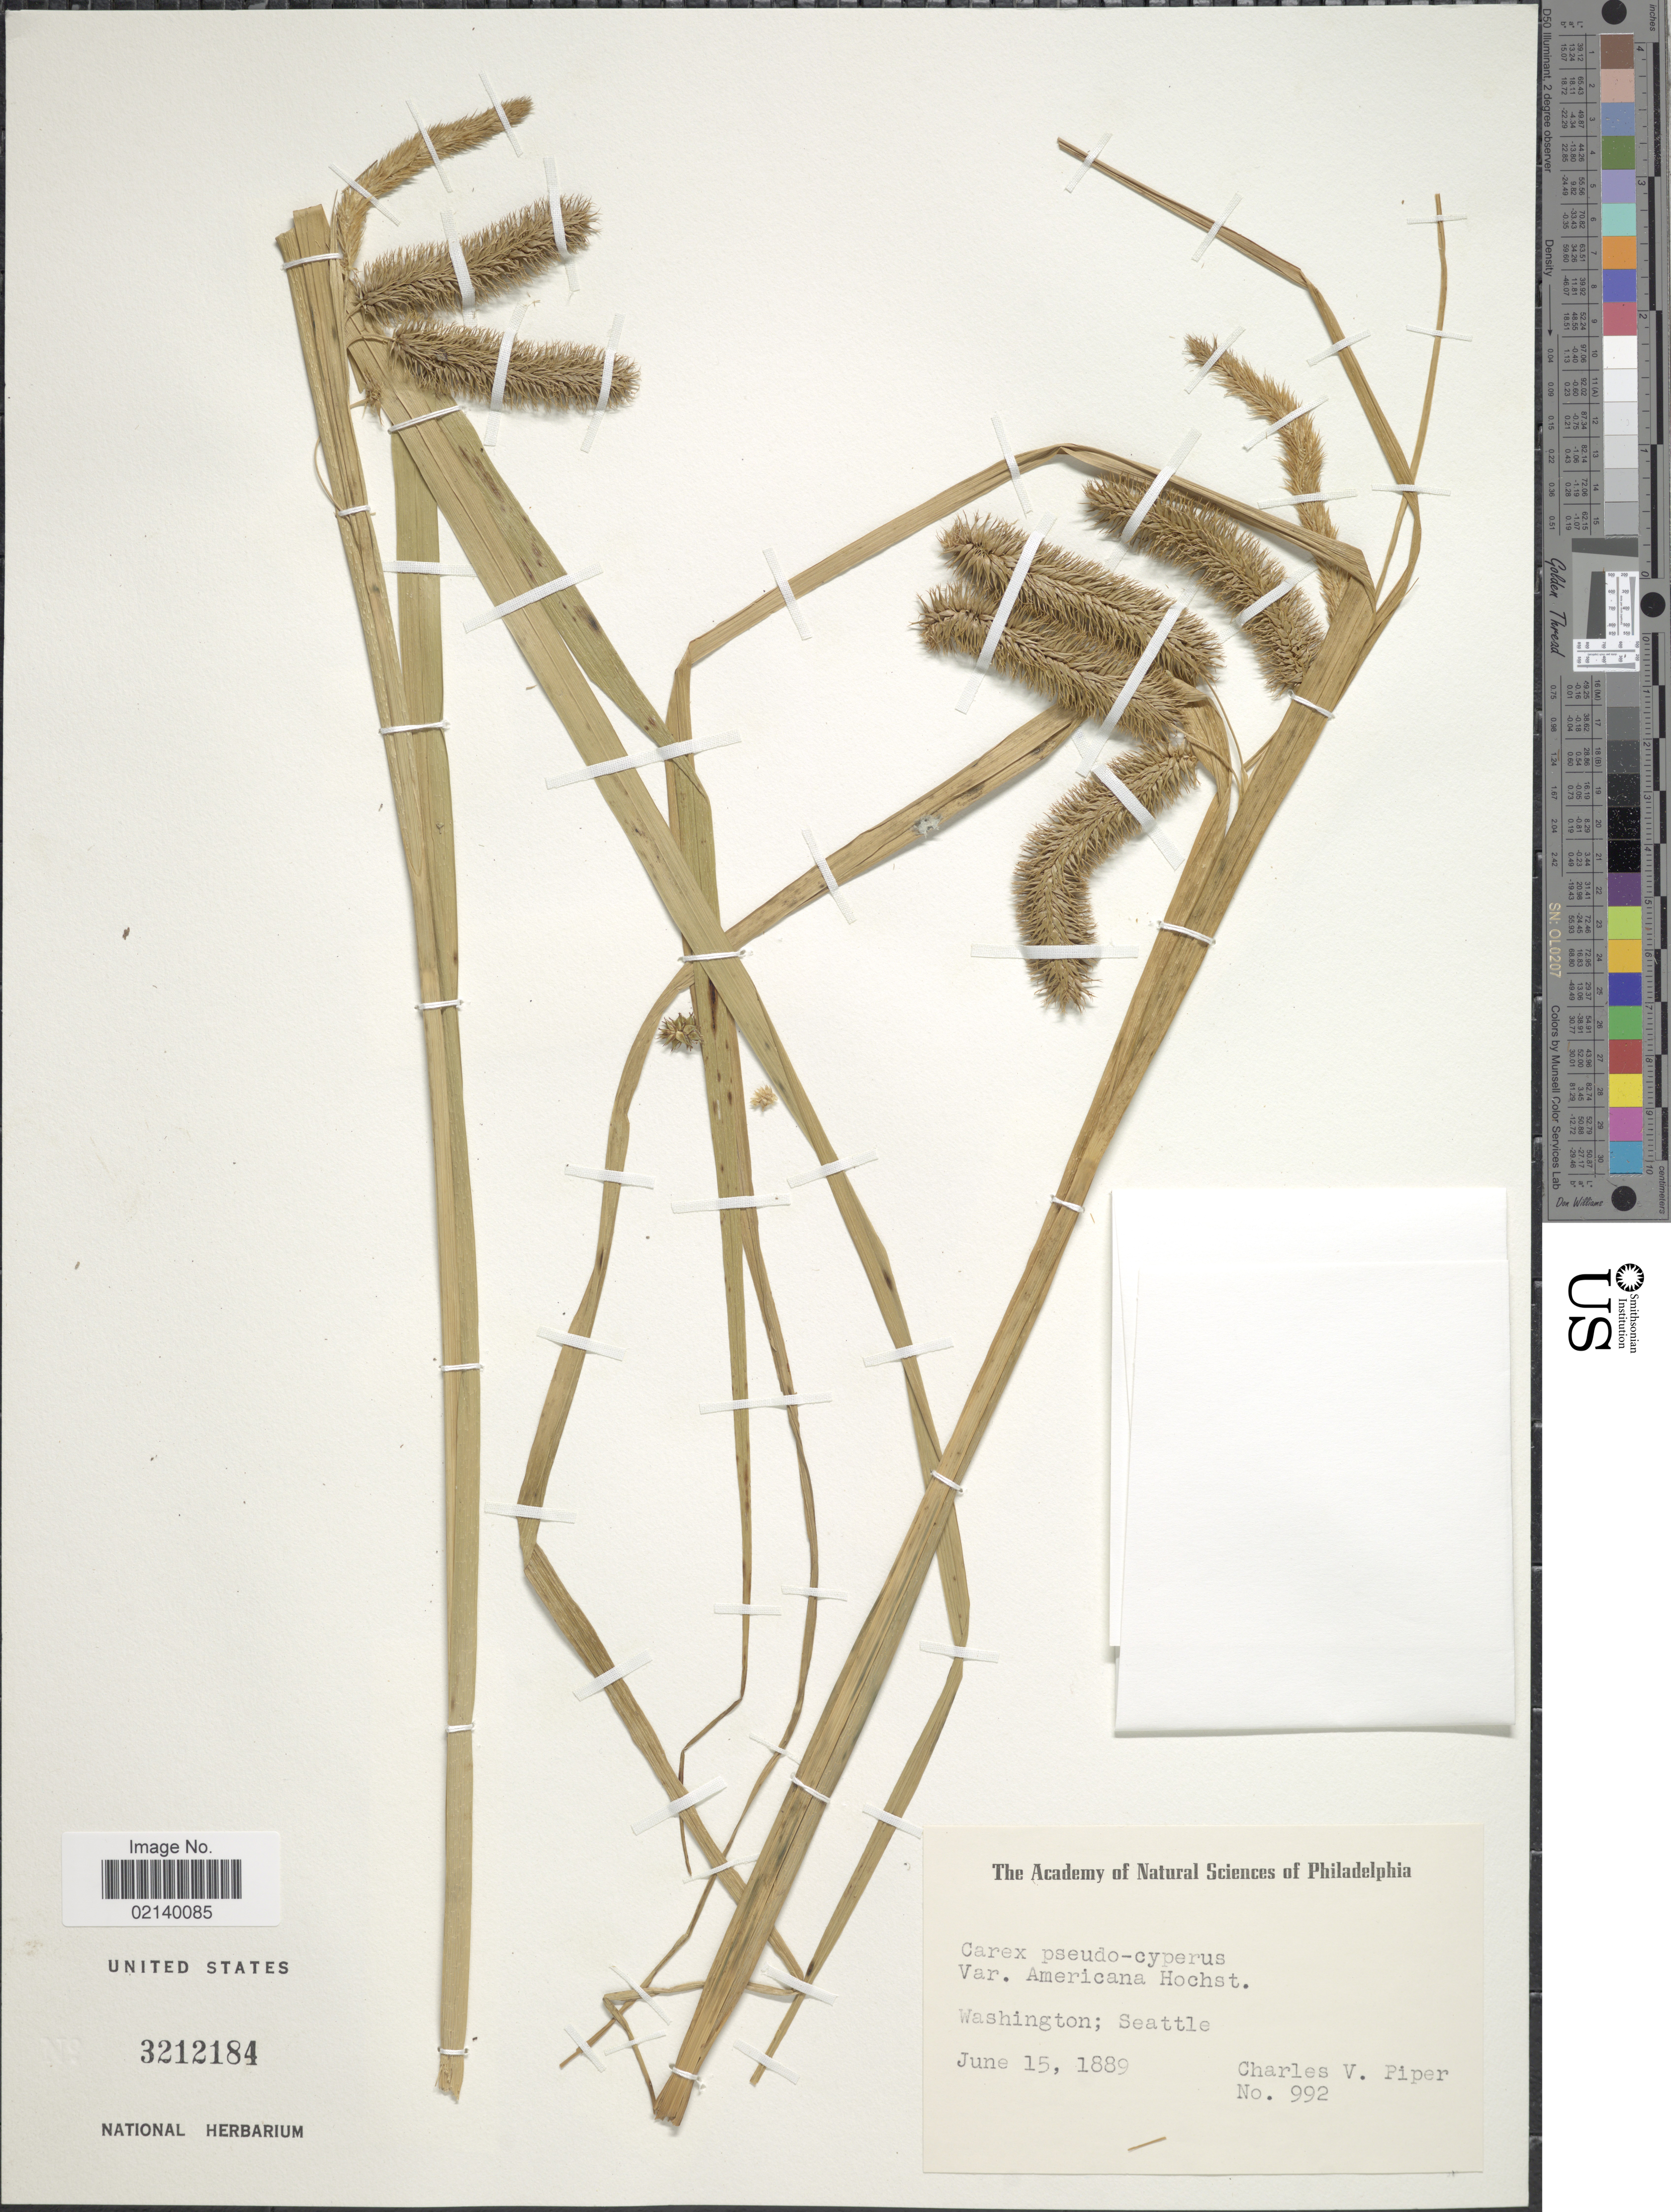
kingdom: Plantae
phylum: Tracheophyta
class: Liliopsida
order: Poales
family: Cyperaceae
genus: Carex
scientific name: Carex pseudocyperus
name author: L.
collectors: C. V. Piper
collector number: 992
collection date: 1889-06-15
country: United States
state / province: Washington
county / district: King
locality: Seattle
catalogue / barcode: US 3212184